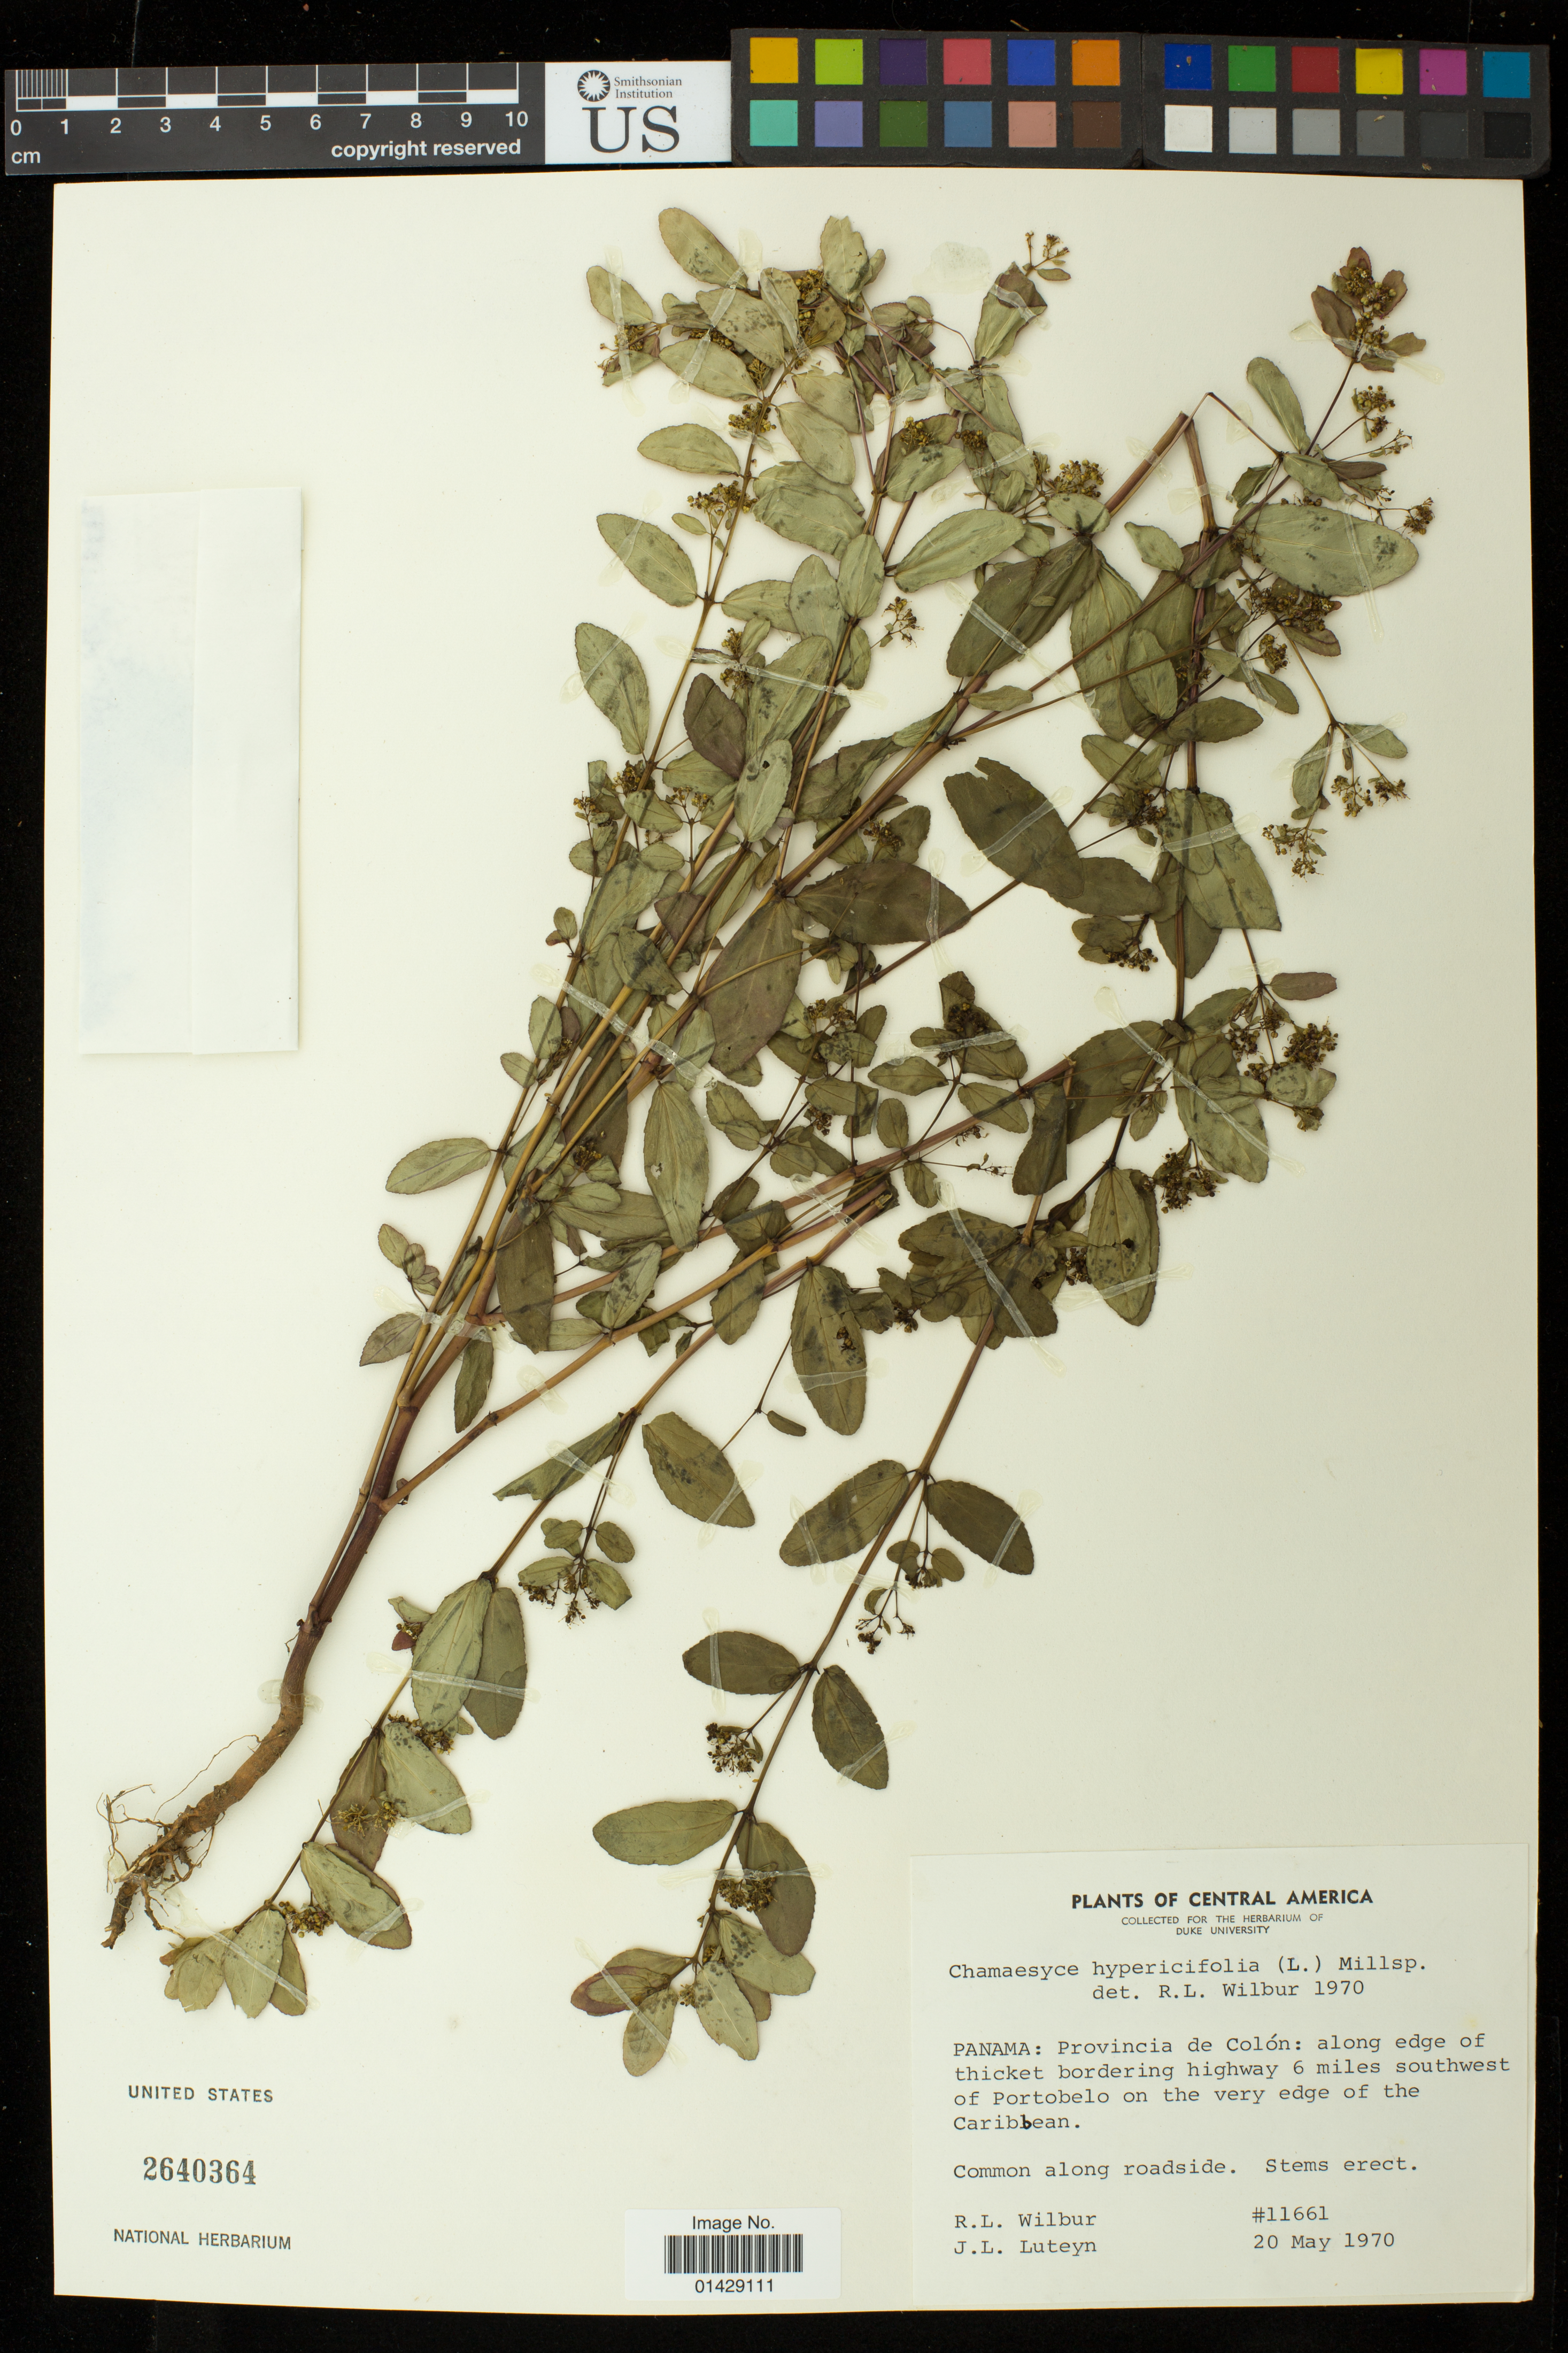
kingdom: Plantae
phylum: Tracheophyta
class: Magnoliopsida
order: Malpighiales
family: Euphorbiaceae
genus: Euphorbia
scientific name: Euphorbia hypericifolia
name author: L.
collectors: R. L. Wilbur & J. L. Luteyn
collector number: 11661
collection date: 1970-05-20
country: Panama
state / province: Colón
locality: Along edge of thicket bordering highway 6 miles southwest of Portobelo on the very edge of the Caribbean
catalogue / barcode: US 2640364